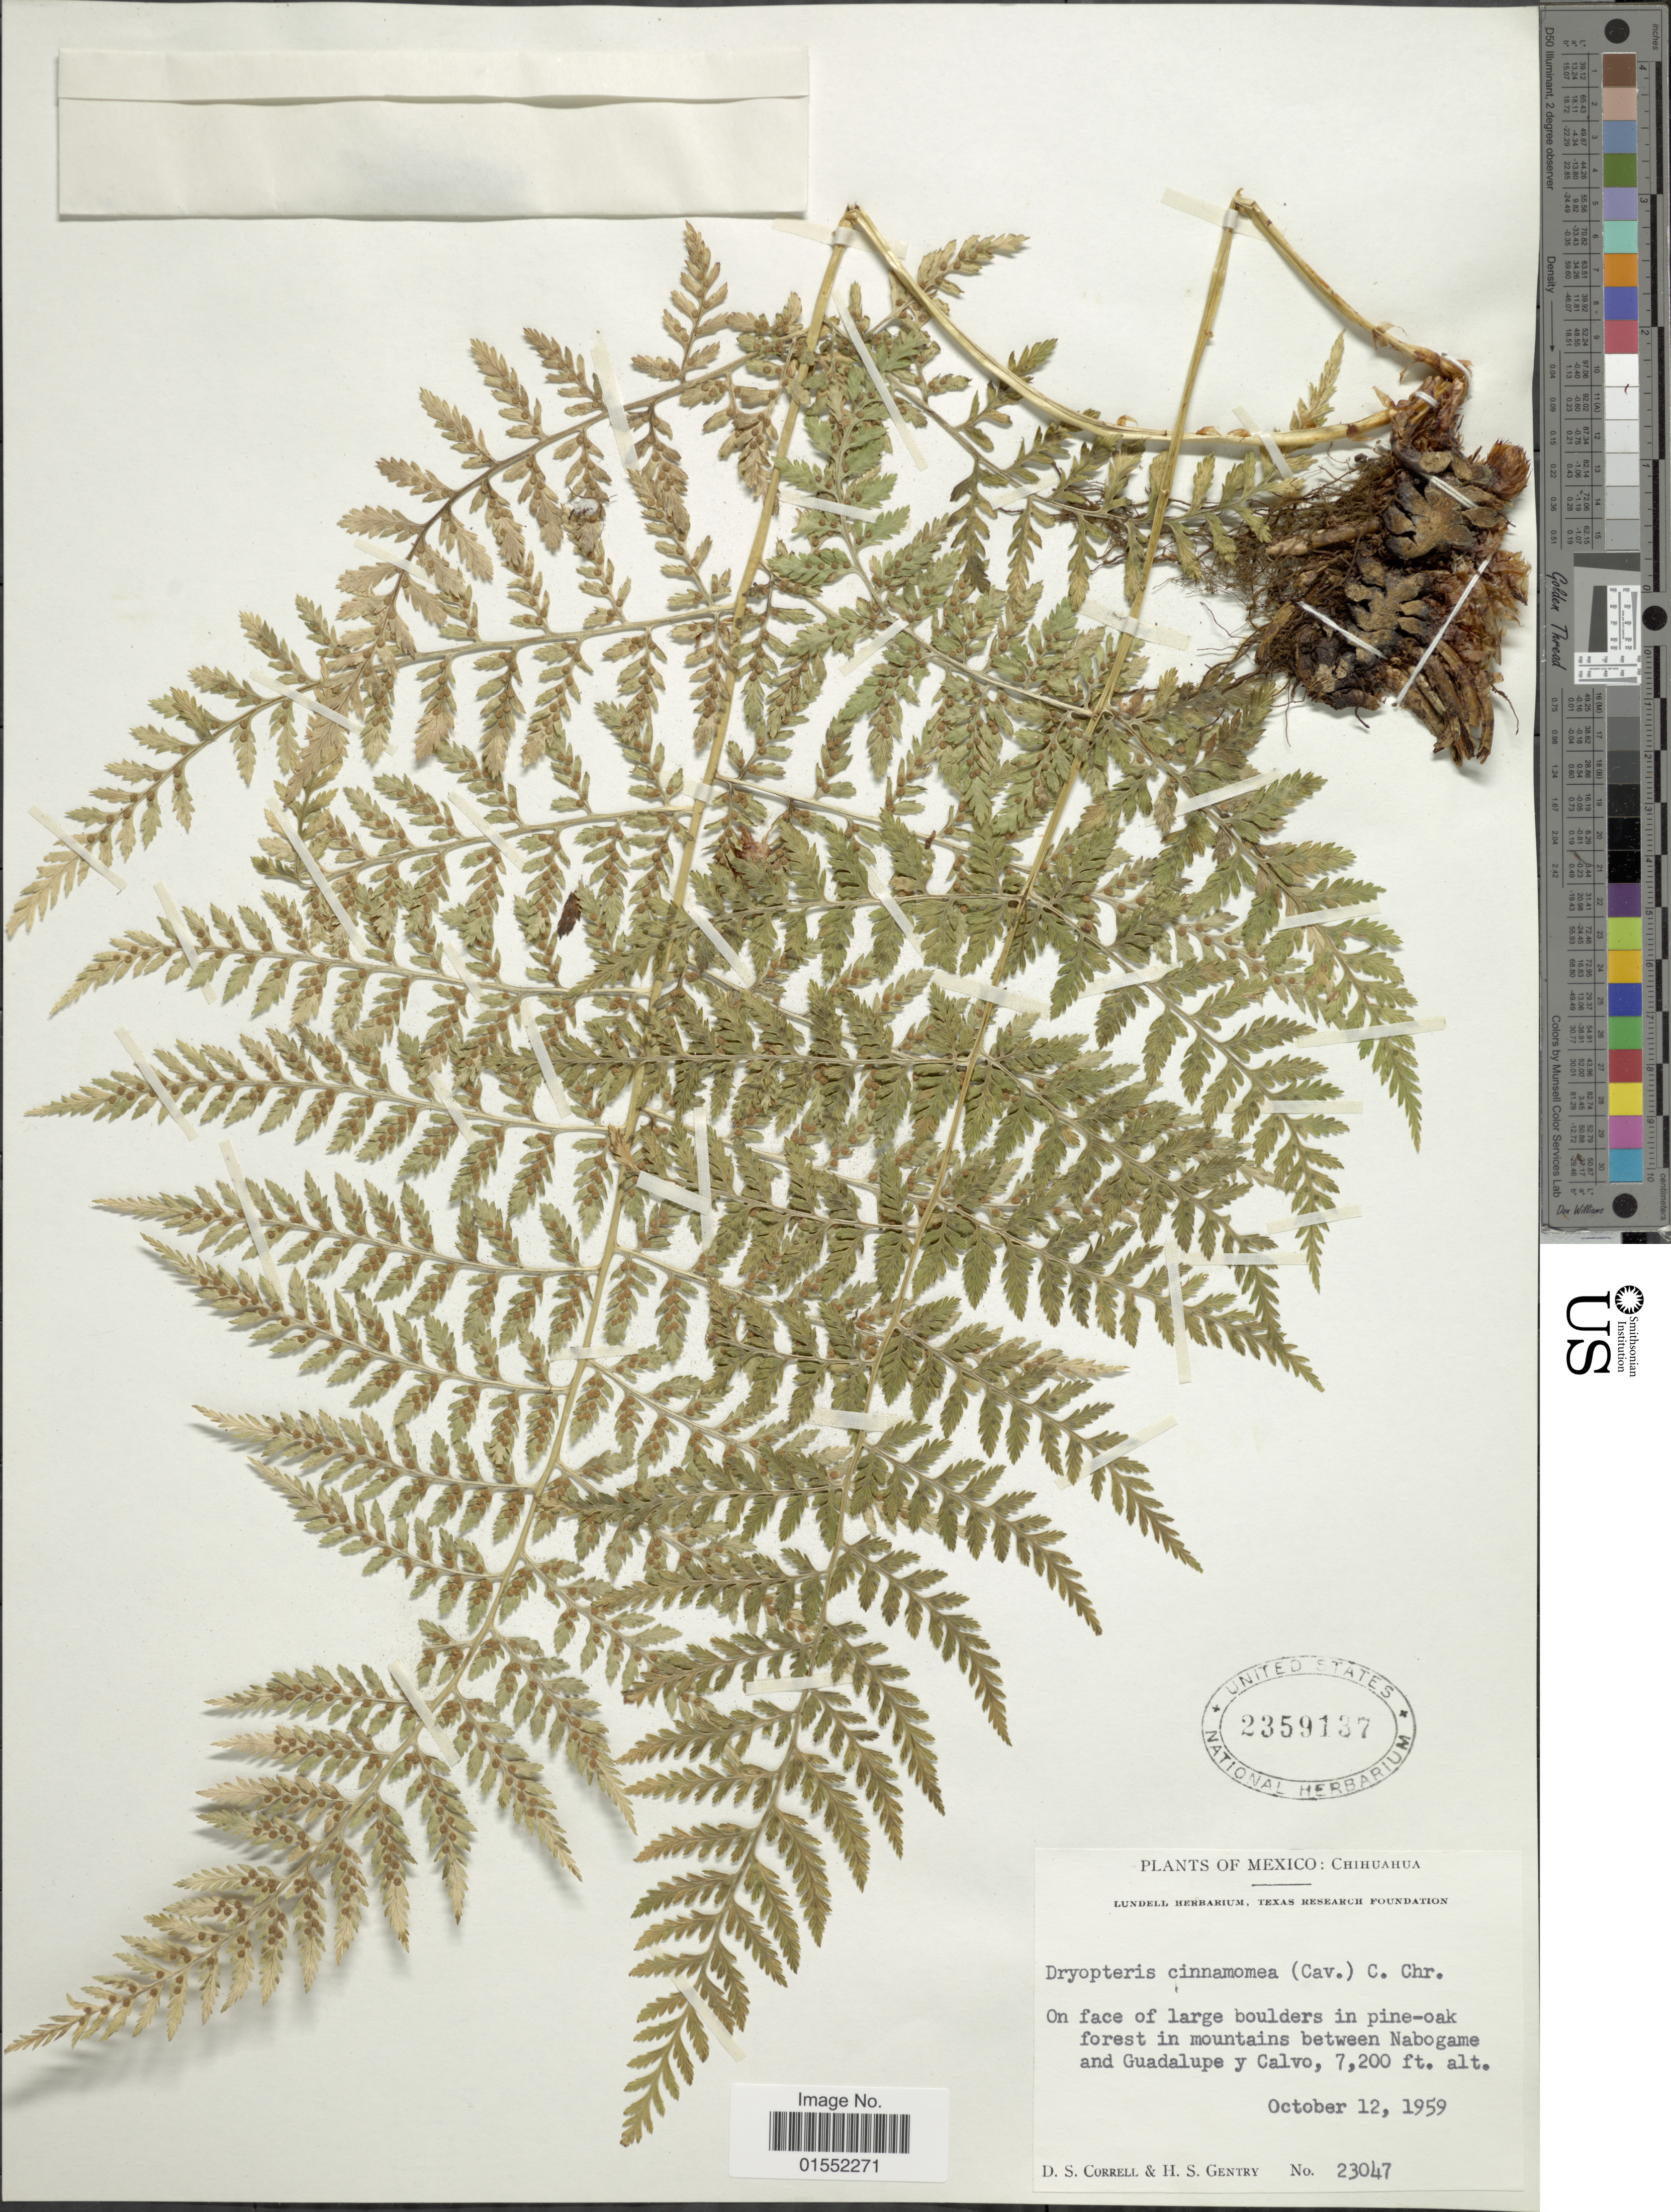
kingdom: Plantae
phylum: Tracheophyta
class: Polypodiopsida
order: Polypodiales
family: Dryopteridaceae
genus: Dryopteris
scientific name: Dryopteris cinnamomea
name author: (Cav.) C. Chr.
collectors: D. S. Correll & H. S. Gentry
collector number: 23047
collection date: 1959-10-12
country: Mexico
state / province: Chihuahua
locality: On face of large boulders in pine-oak forest in mountains between Nabogame and Guadalupe y Calvo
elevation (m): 2195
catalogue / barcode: US 2359137